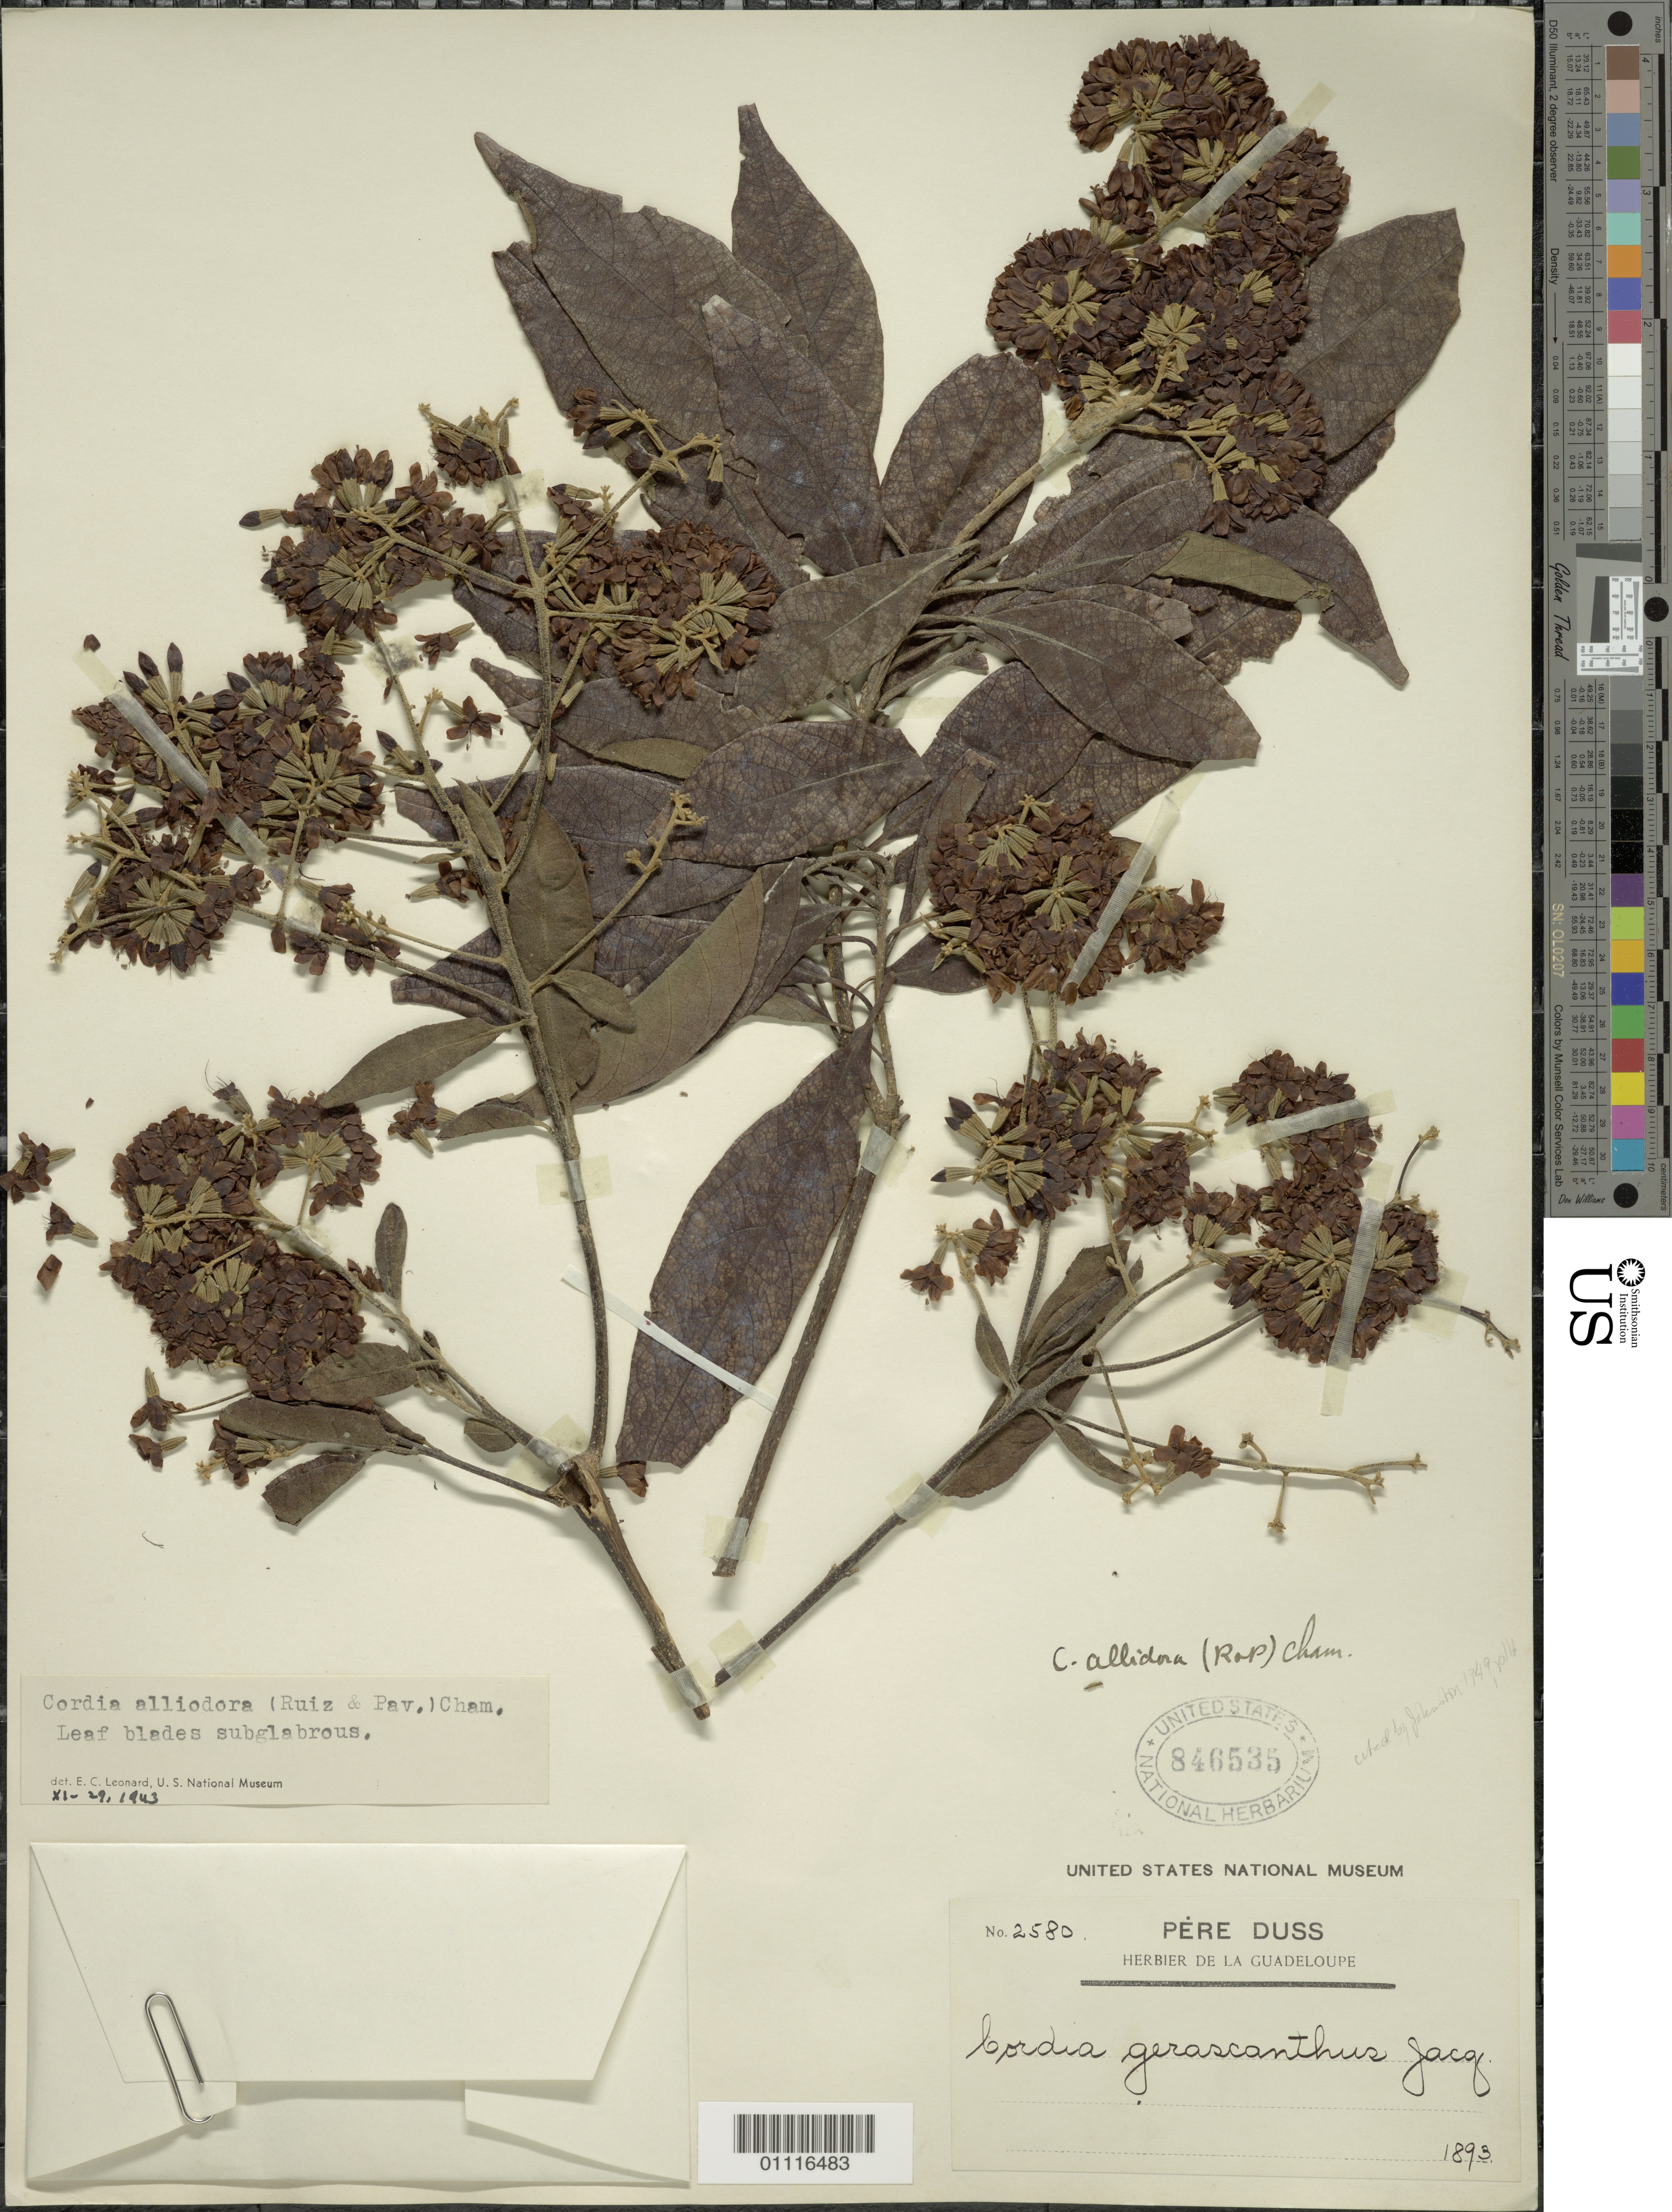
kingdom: Plantae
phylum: Tracheophyta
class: Magnoliopsida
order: Boraginales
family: Cordiaceae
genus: Cordia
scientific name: Cordia alliodora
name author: (Ruiz & Pav.) Oken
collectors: Père Duss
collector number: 2580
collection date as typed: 1893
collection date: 1893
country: Guadeloupe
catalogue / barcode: US 846535